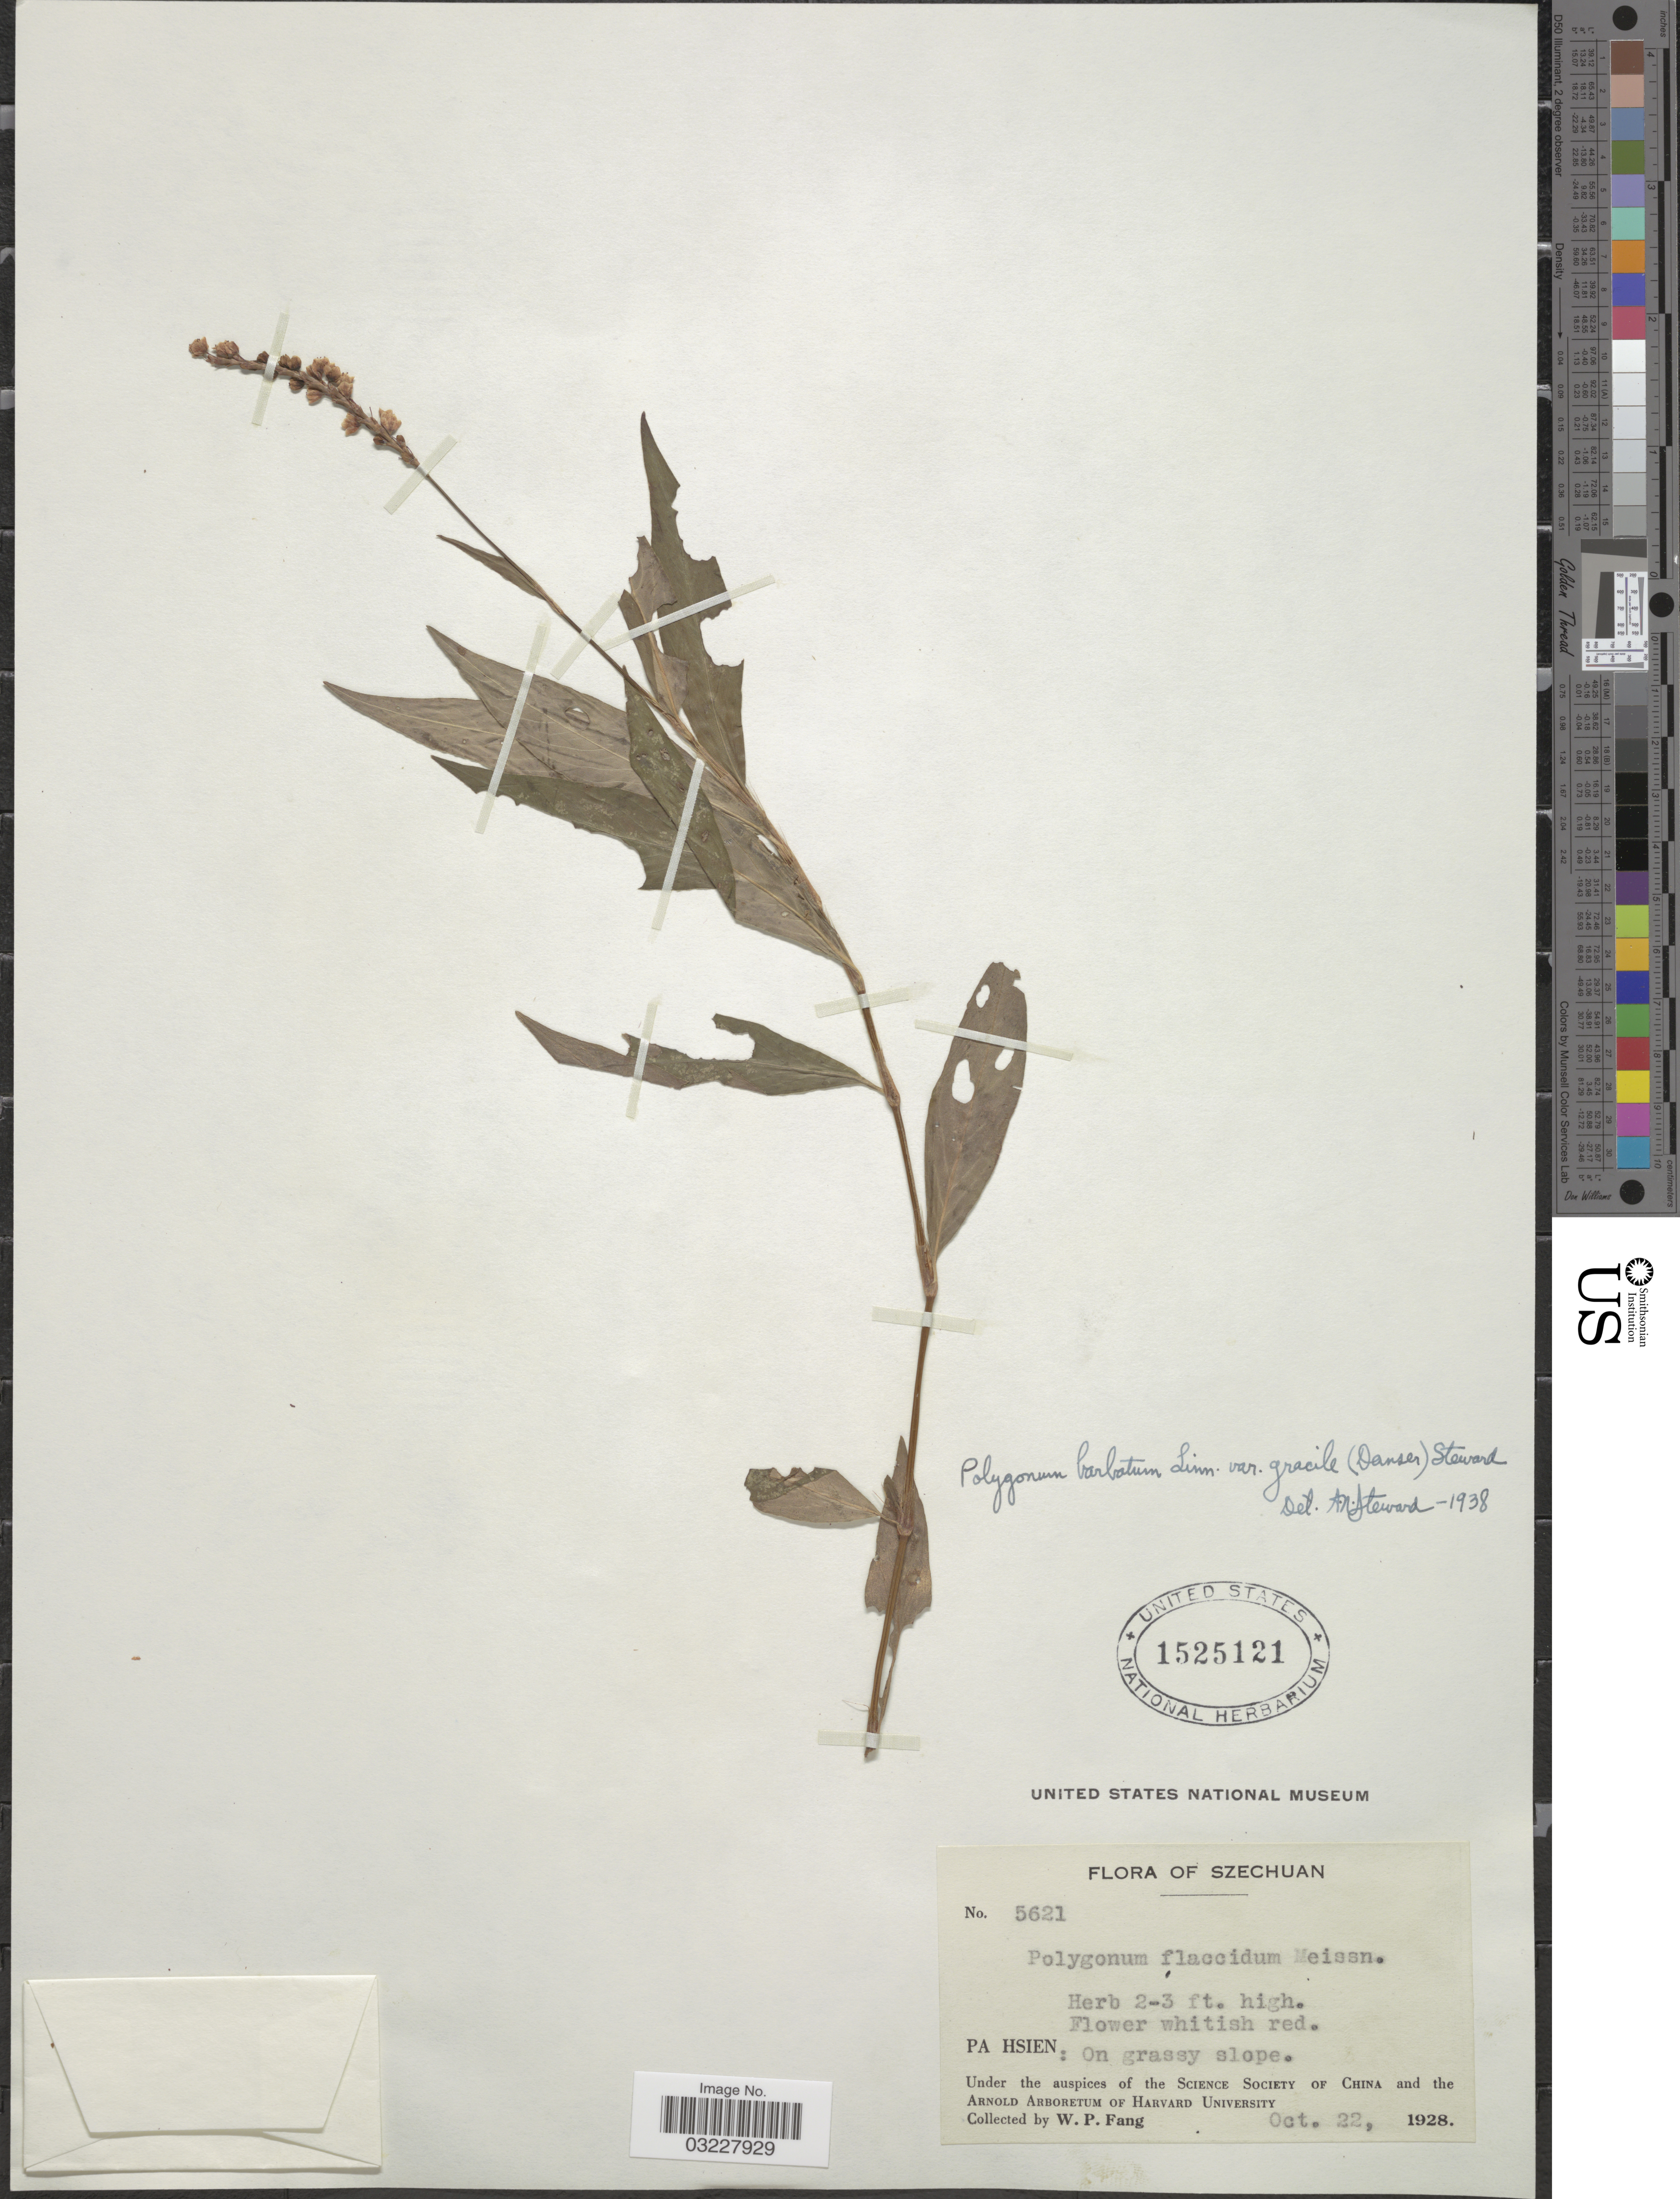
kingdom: Plantae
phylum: Tracheophyta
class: Magnoliopsida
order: Caryophyllales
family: Polygonaceae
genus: Polygonum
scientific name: Polygonum barbatum var. gracile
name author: (Danser) Steward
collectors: W. P. Fang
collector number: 5621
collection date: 1928-10-22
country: China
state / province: Sichuan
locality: Szechuan. Pa Hsien.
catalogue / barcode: US 1525121